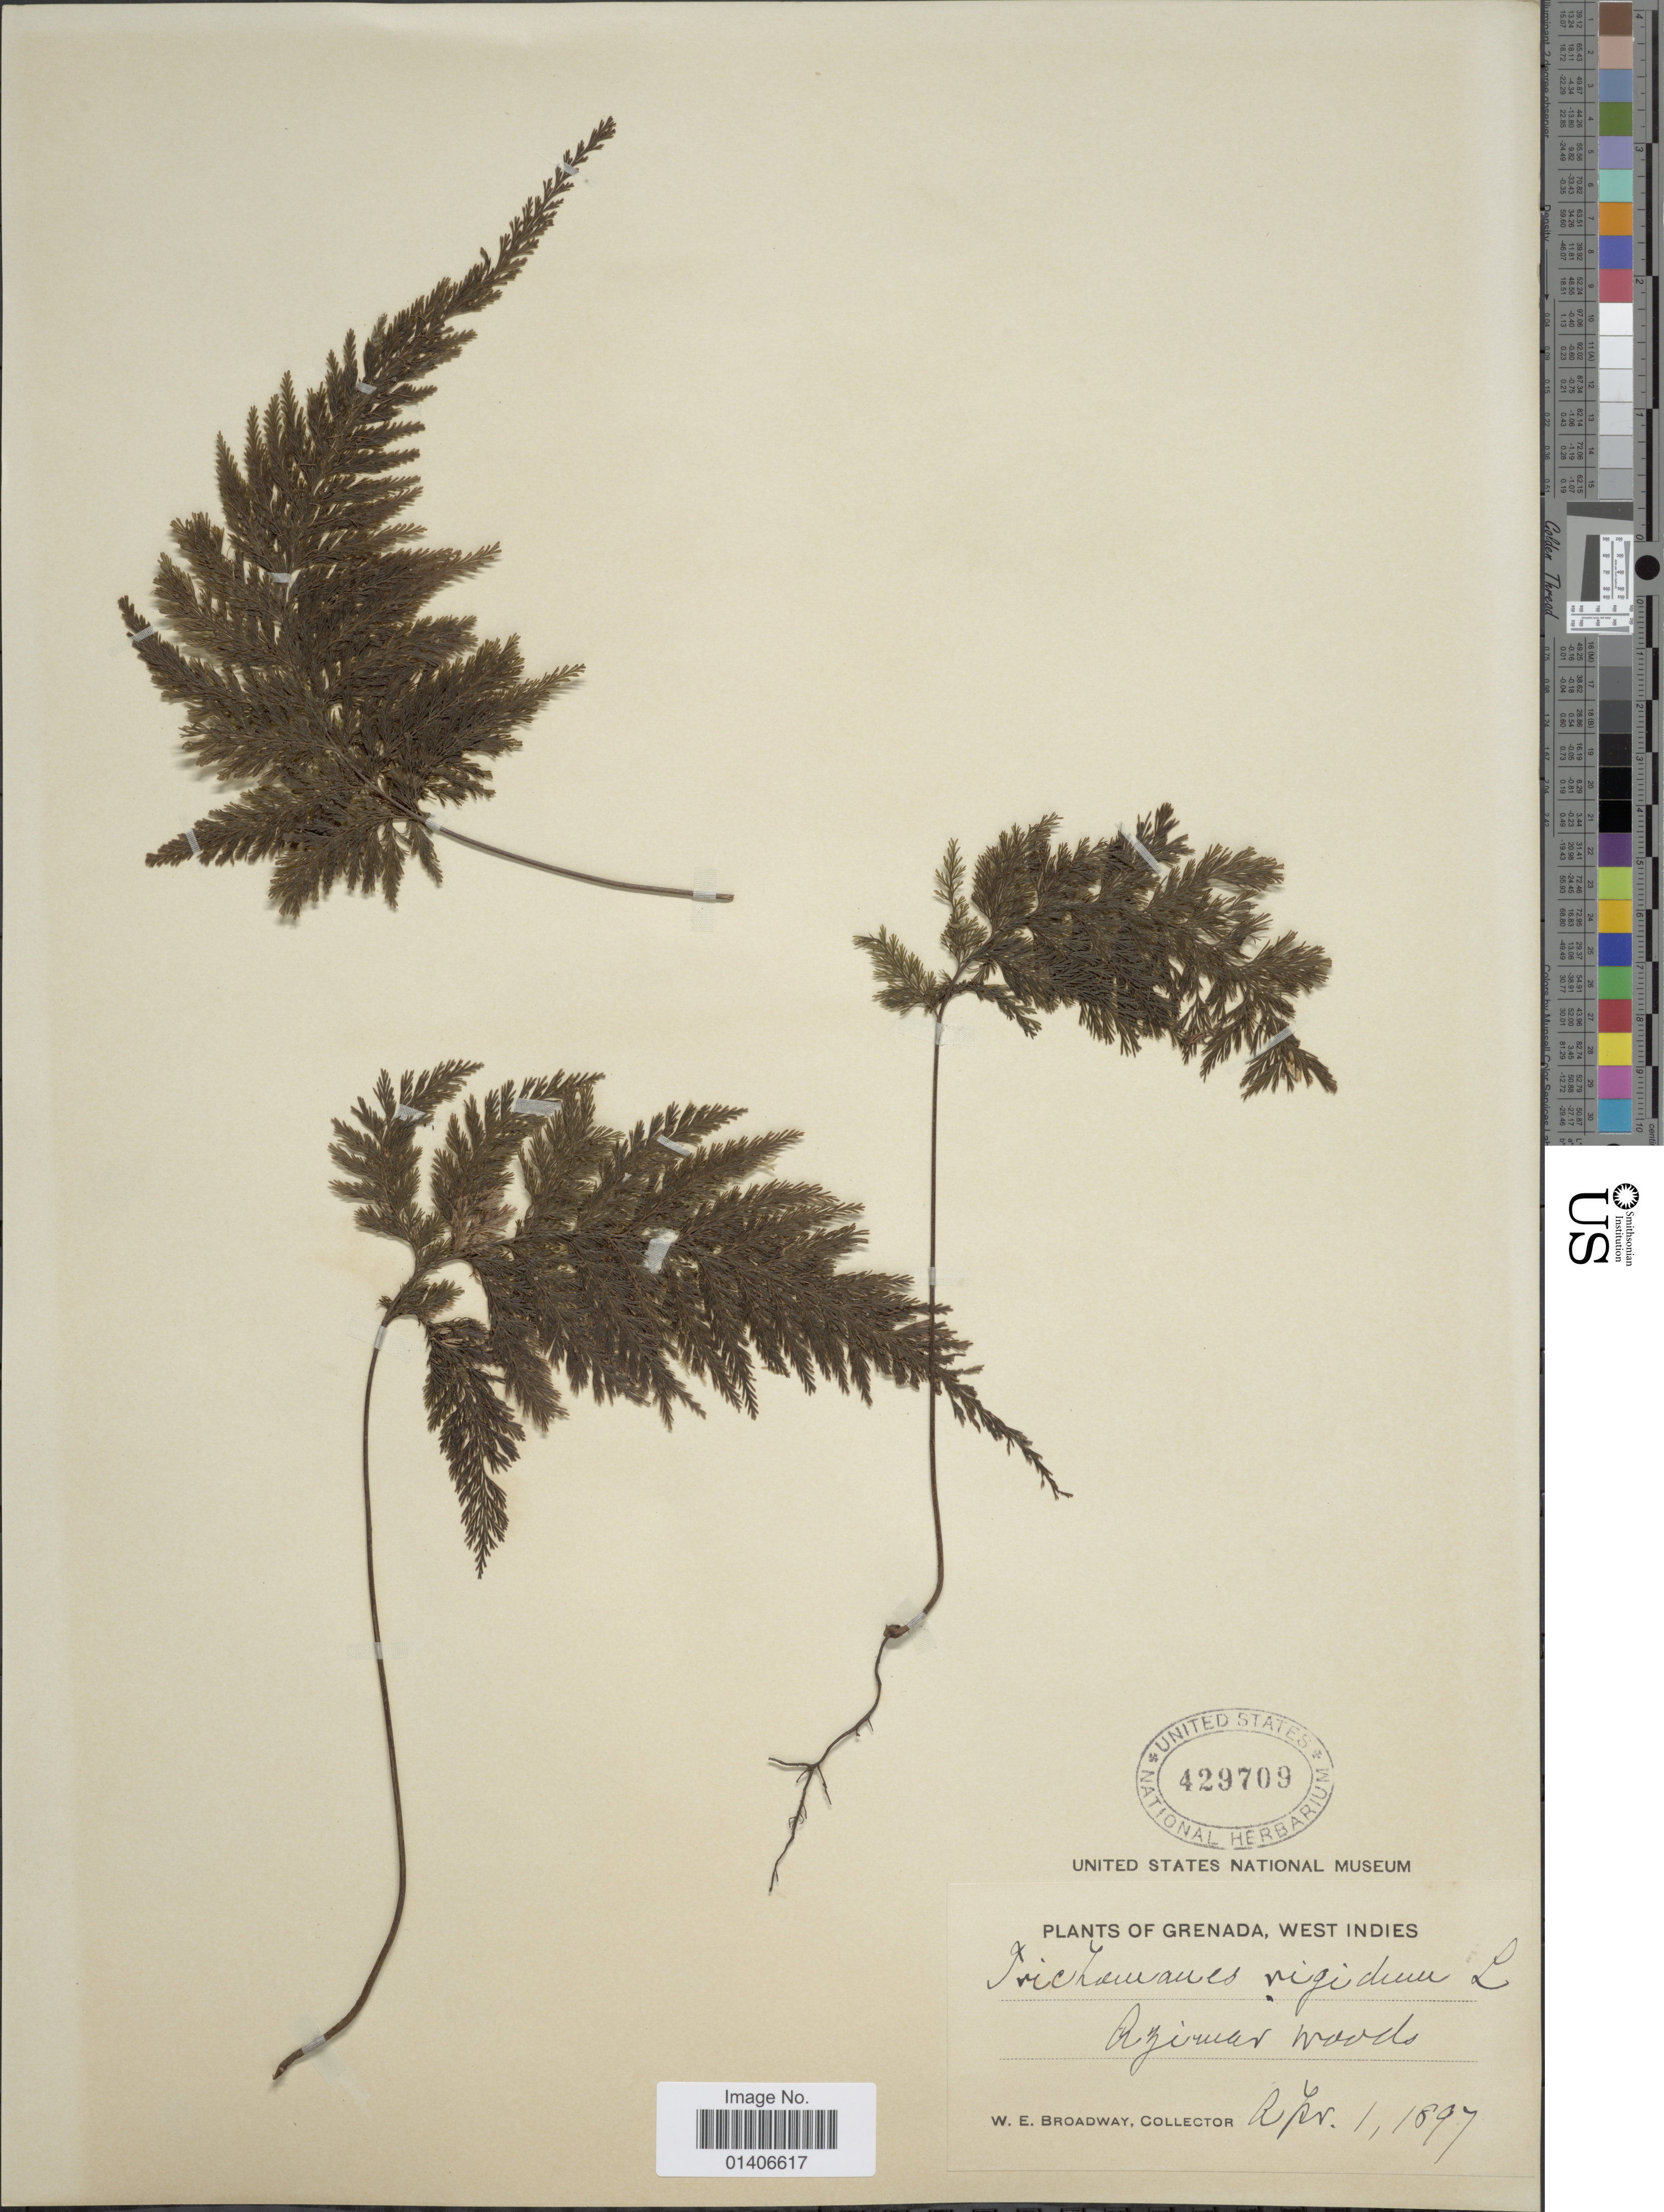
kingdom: Plantae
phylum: Tracheophyta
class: Polypodiopsida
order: Hymenophyllales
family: Hymenophyllaceae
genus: Abrodictyum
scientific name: Abrodictyum rigidum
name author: (Sw.) Ebihara & Dubuisson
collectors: W. E. Broadway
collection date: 1897-04-01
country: Grenada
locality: West Indies, Azimar woods.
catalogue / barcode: US 429709